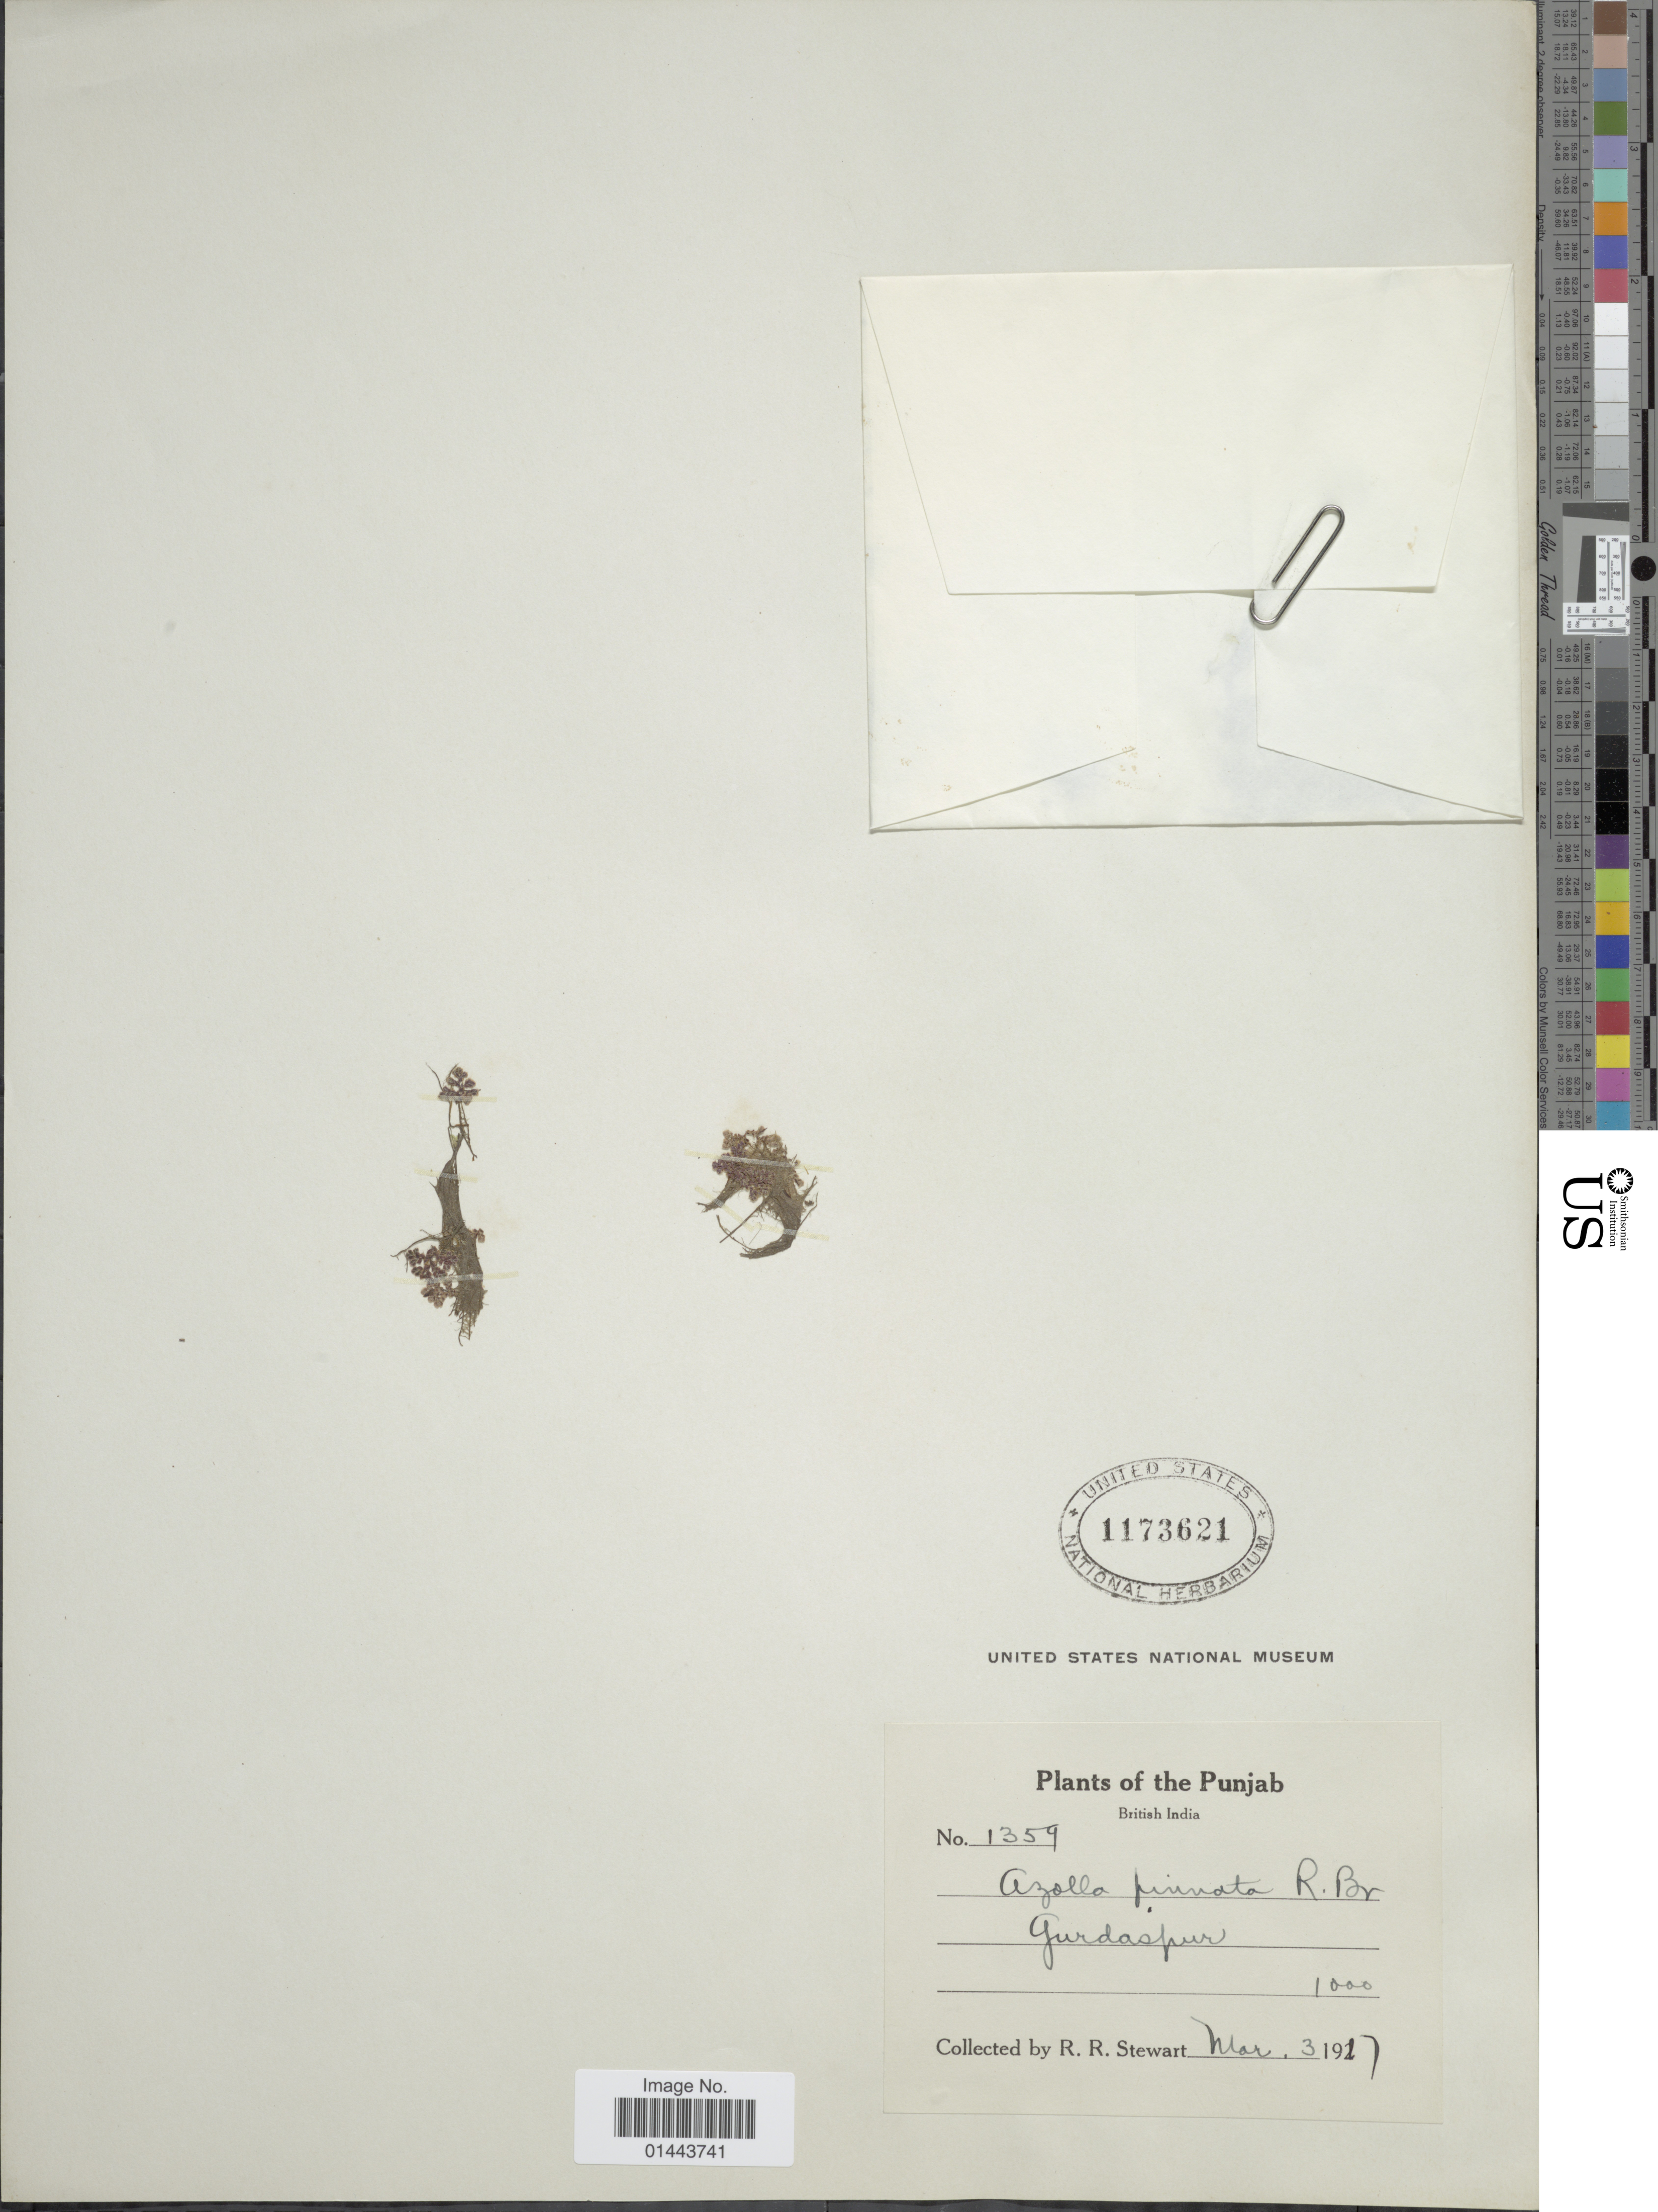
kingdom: Plantae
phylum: Tracheophyta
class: Polypodiopsida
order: Salviniales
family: Salviniaceae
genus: Azolla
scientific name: Azolla pinnata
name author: R. Br.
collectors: R. R. Stewart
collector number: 1359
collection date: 1917-03-03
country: India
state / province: Punjab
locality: British India, Gurdaspur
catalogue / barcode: US 1173621